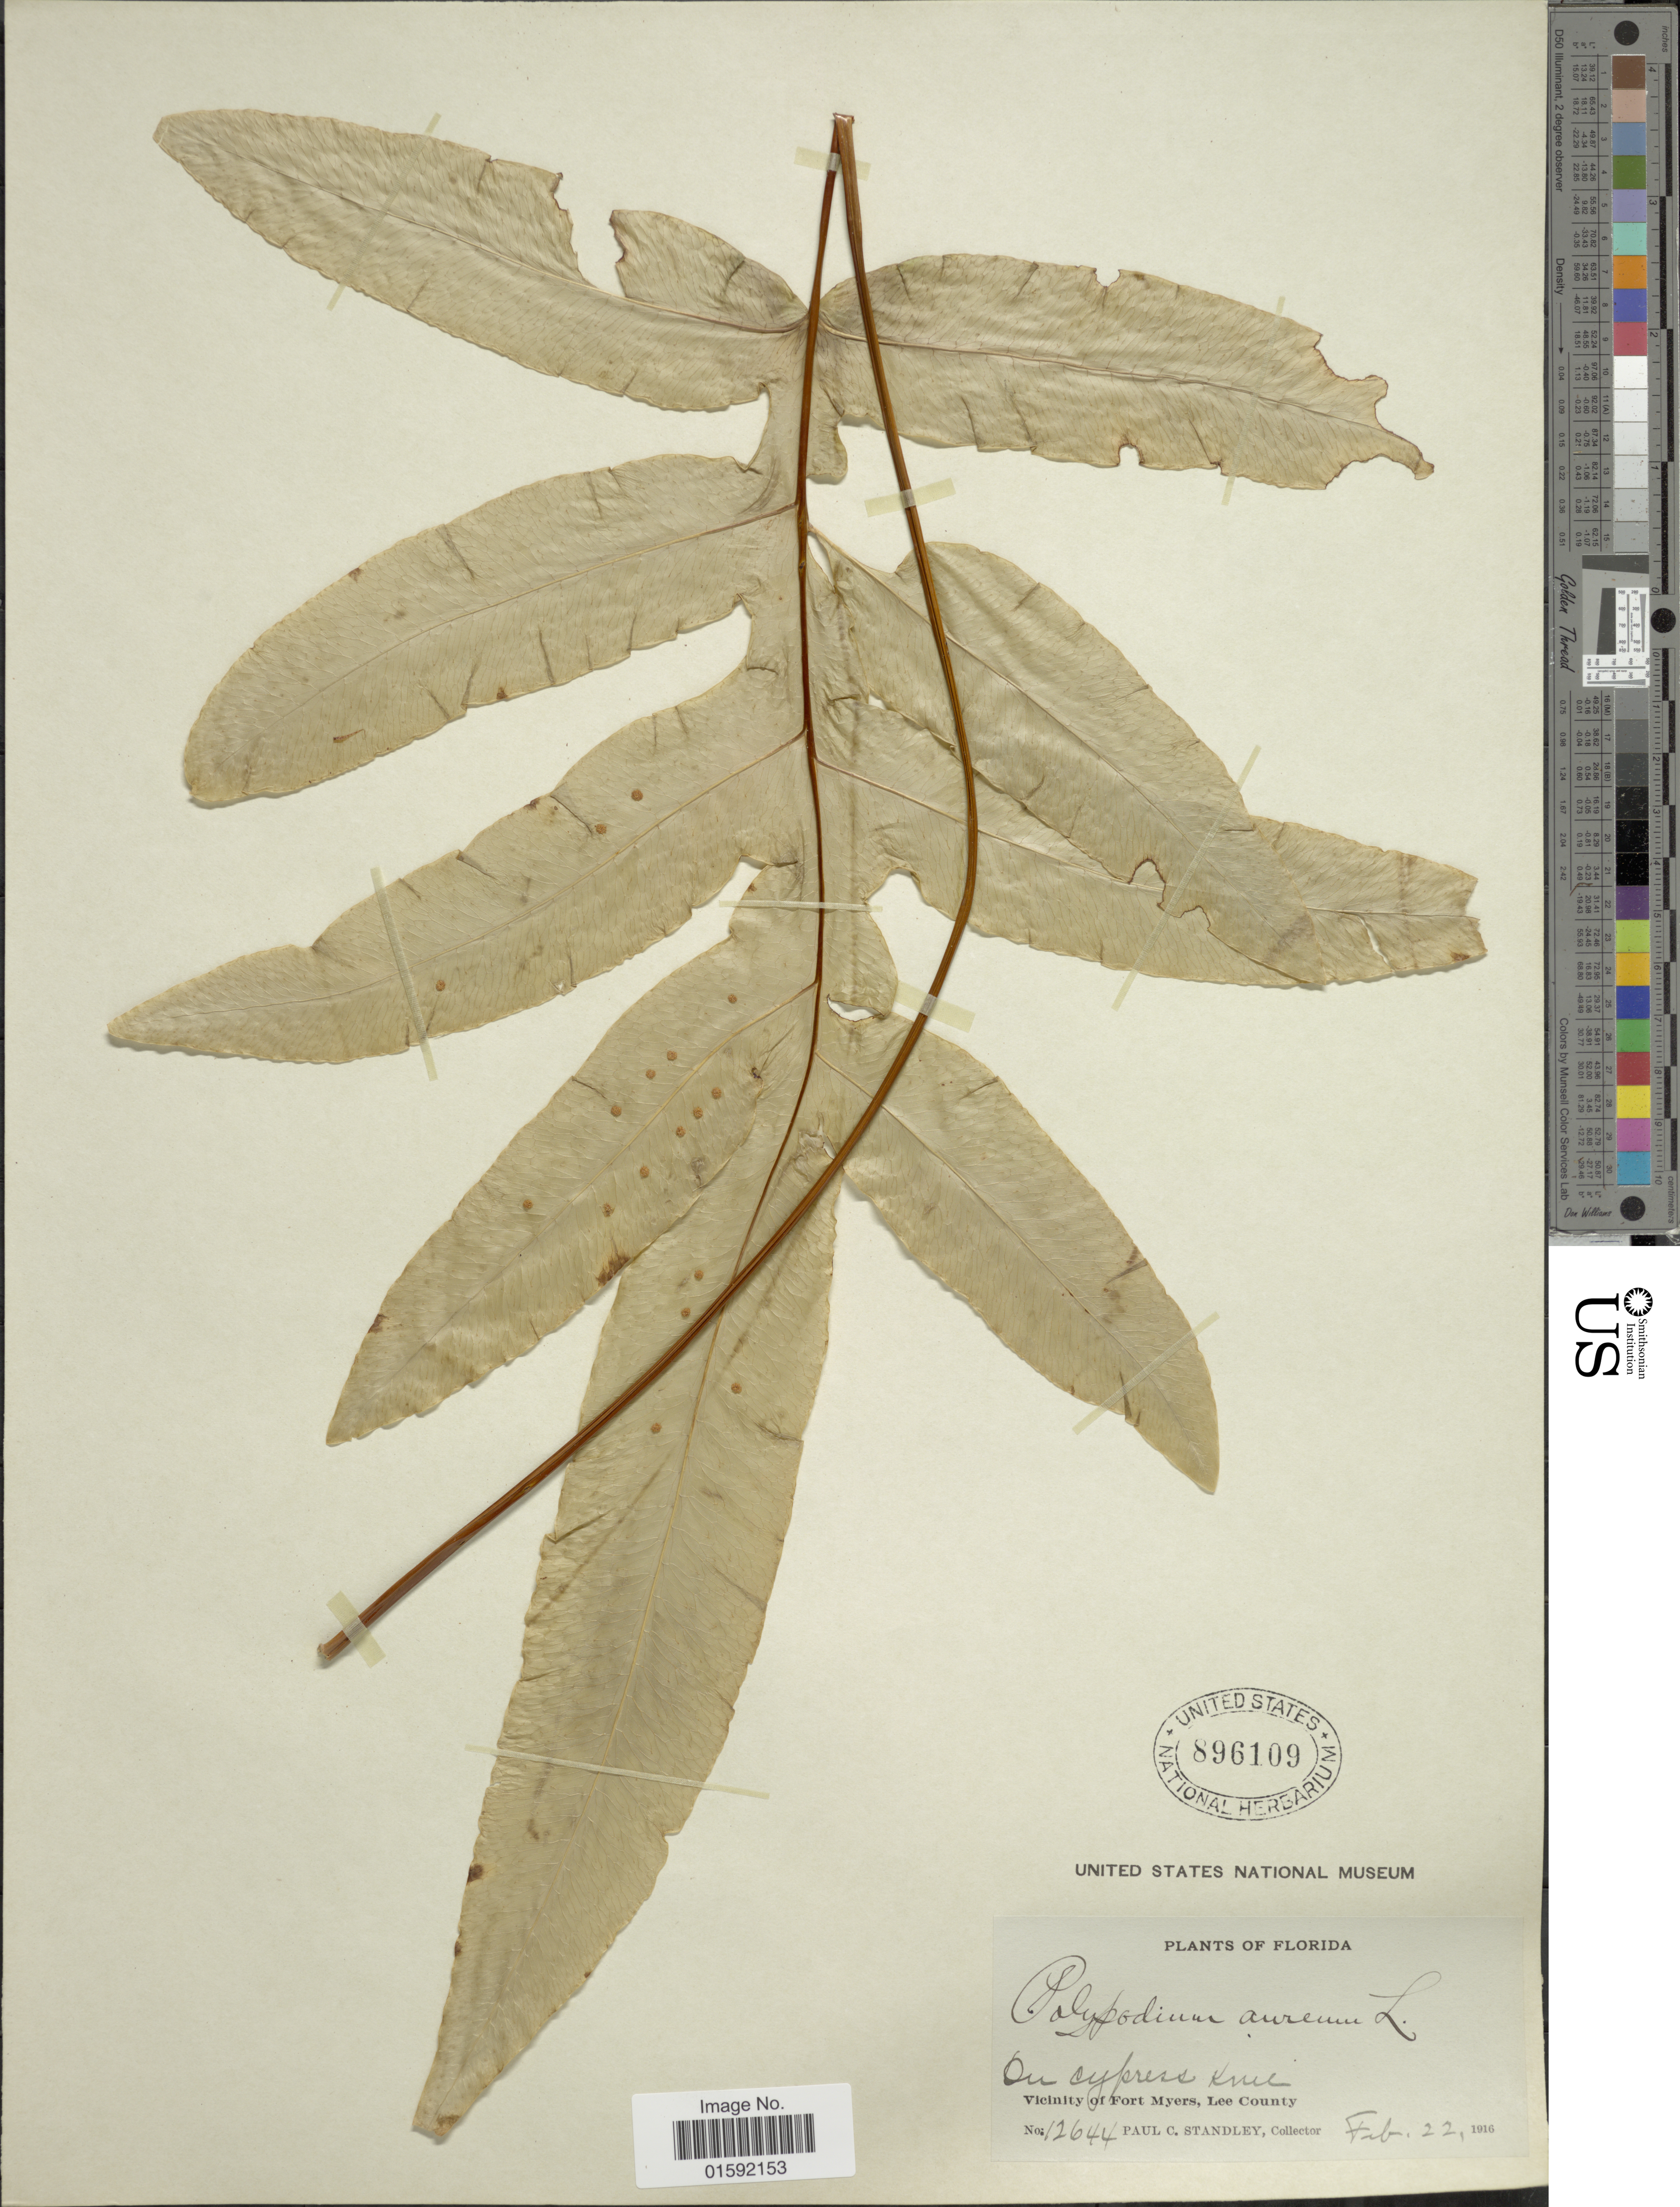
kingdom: Plantae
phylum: Tracheophyta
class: Polypodiopsida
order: Polypodiales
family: Polypodiaceae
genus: Phlebodium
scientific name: Phlebodium areolatum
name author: (Humb. & Bonap. ex Willd.) J. Sm.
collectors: P. C. Standley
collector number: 12644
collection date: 1916-02-22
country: United States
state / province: Florida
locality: Vicinity of Fort Myers, Lee County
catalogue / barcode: US 896109